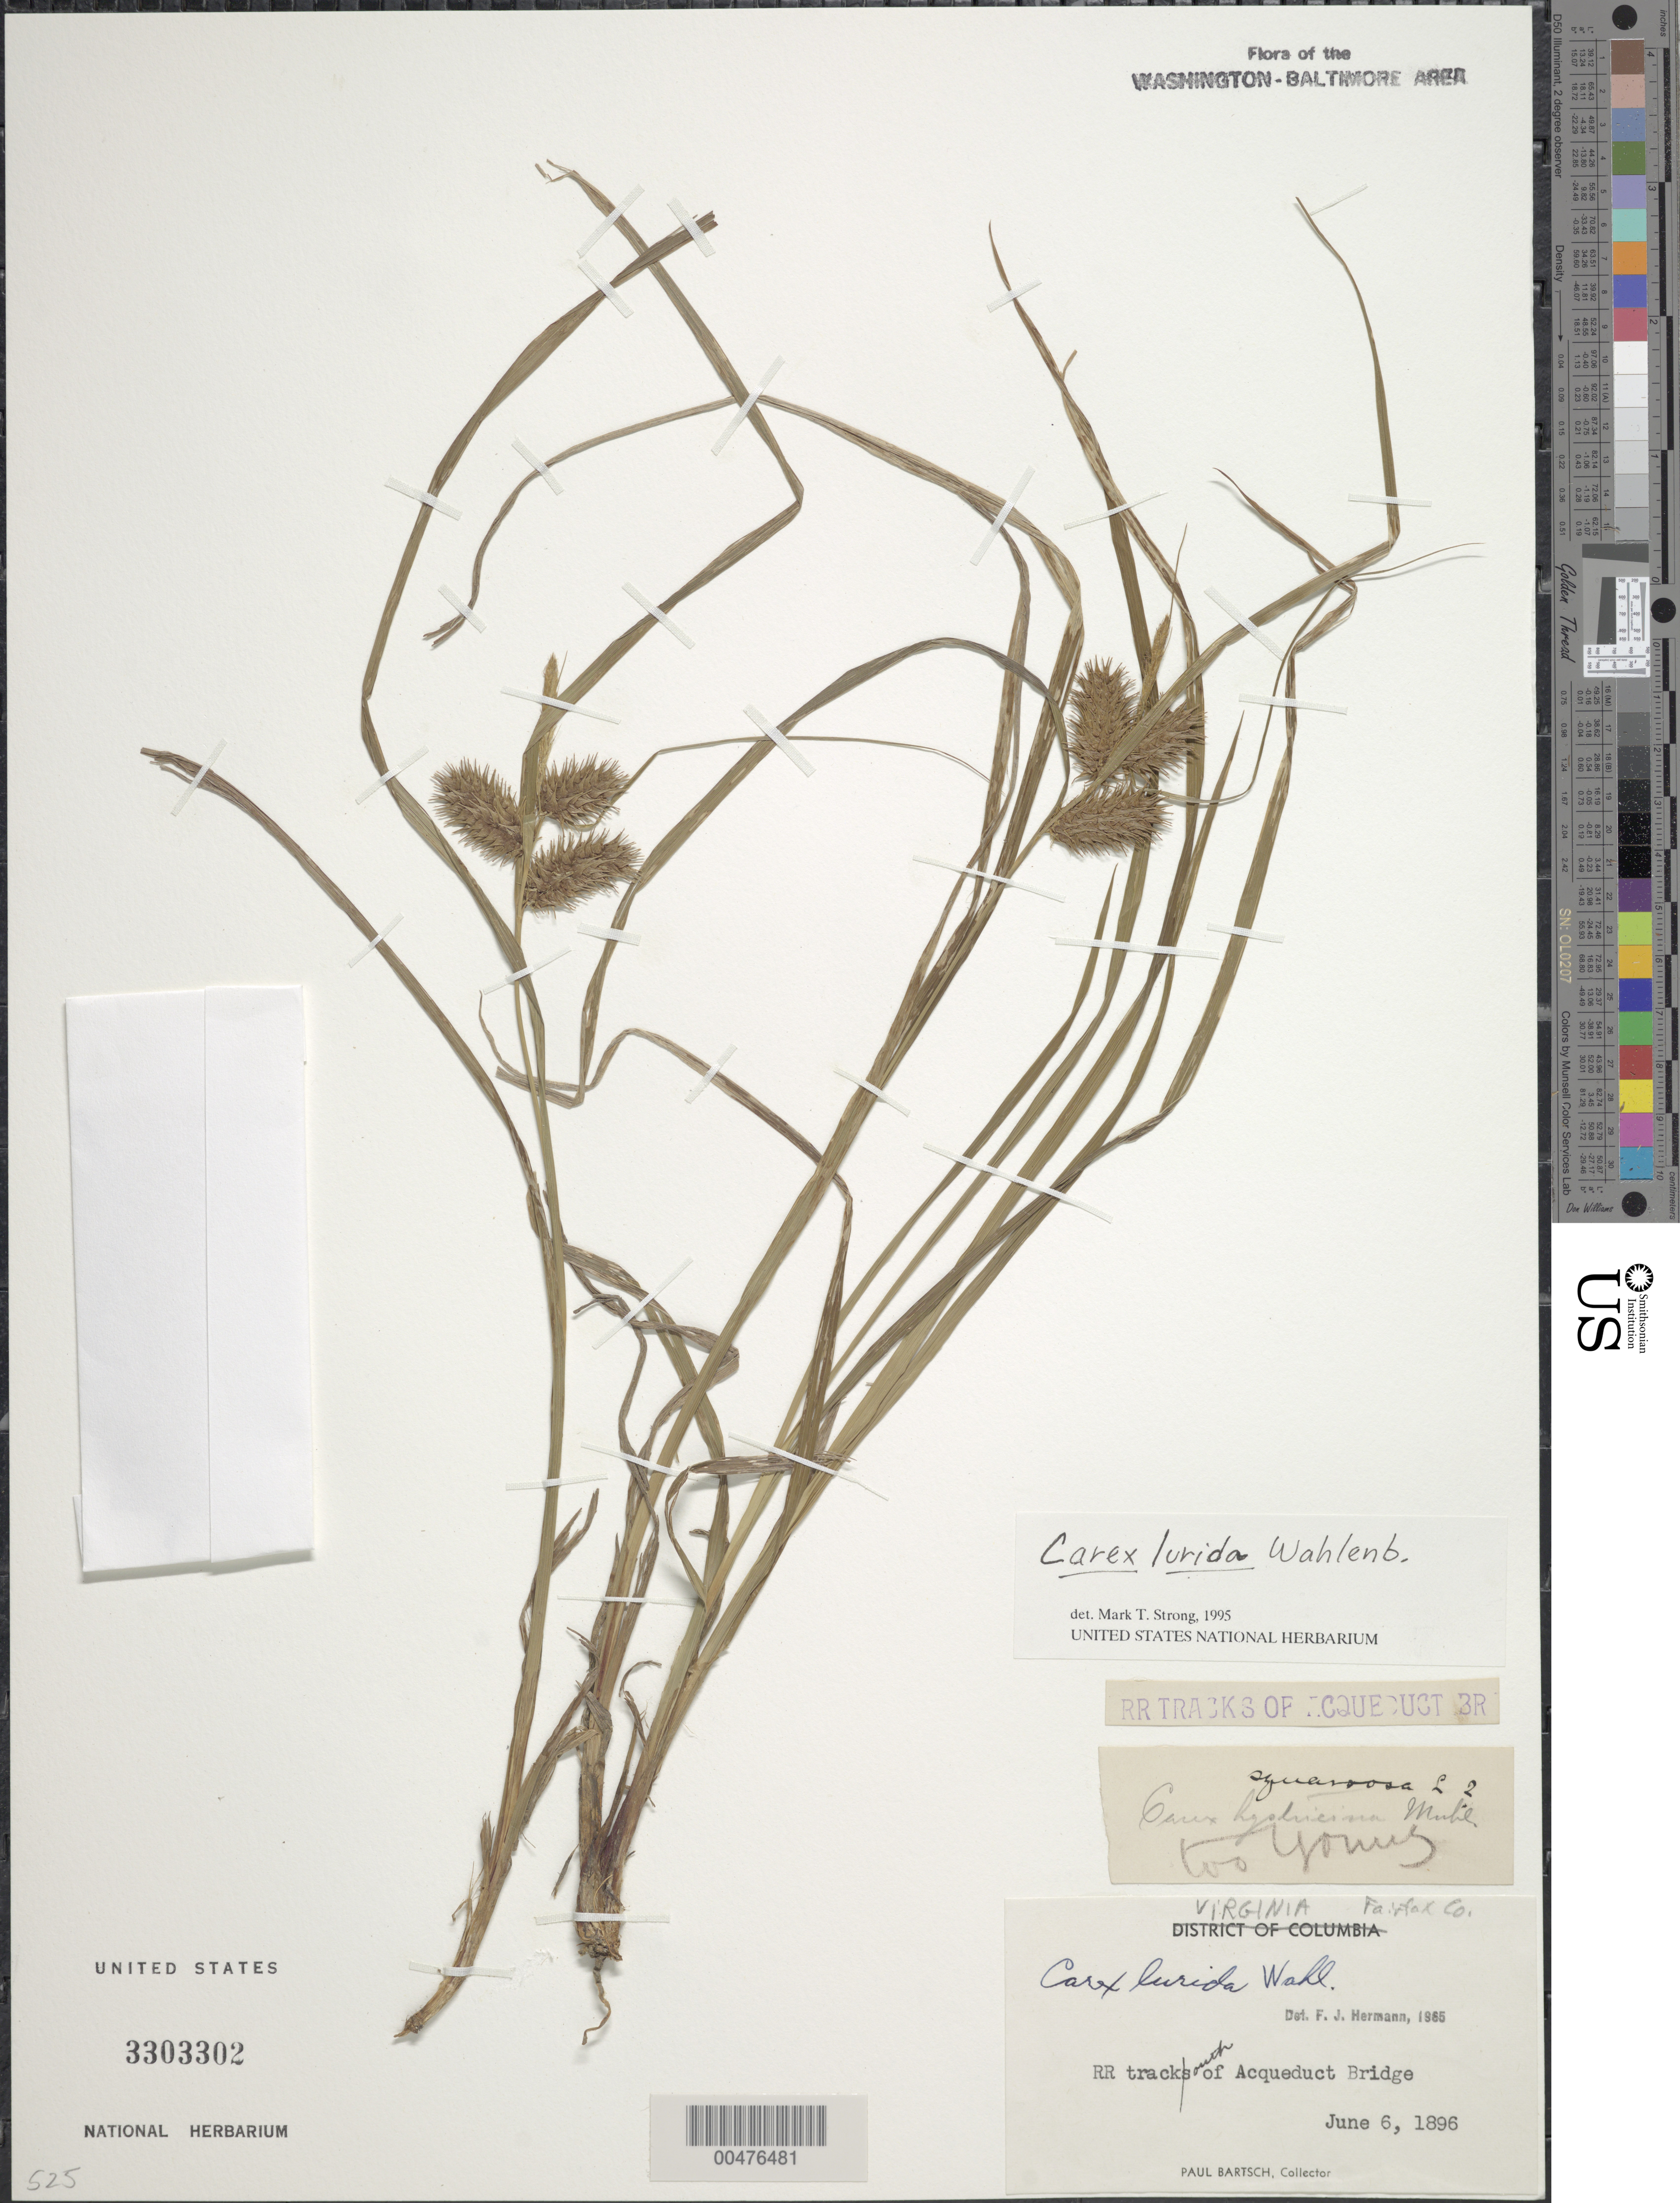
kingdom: Plantae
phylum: Tracheophyta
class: Liliopsida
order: Poales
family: Cyperaceae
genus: Carex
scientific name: Carex lurida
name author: Wahlenb.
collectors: P. Bartsch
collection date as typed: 06 Jun 1896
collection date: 1896-06-06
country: United States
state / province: Virginia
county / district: Fairfax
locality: Rr Tracks south of Aqueduct Bridge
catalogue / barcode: US 3303302